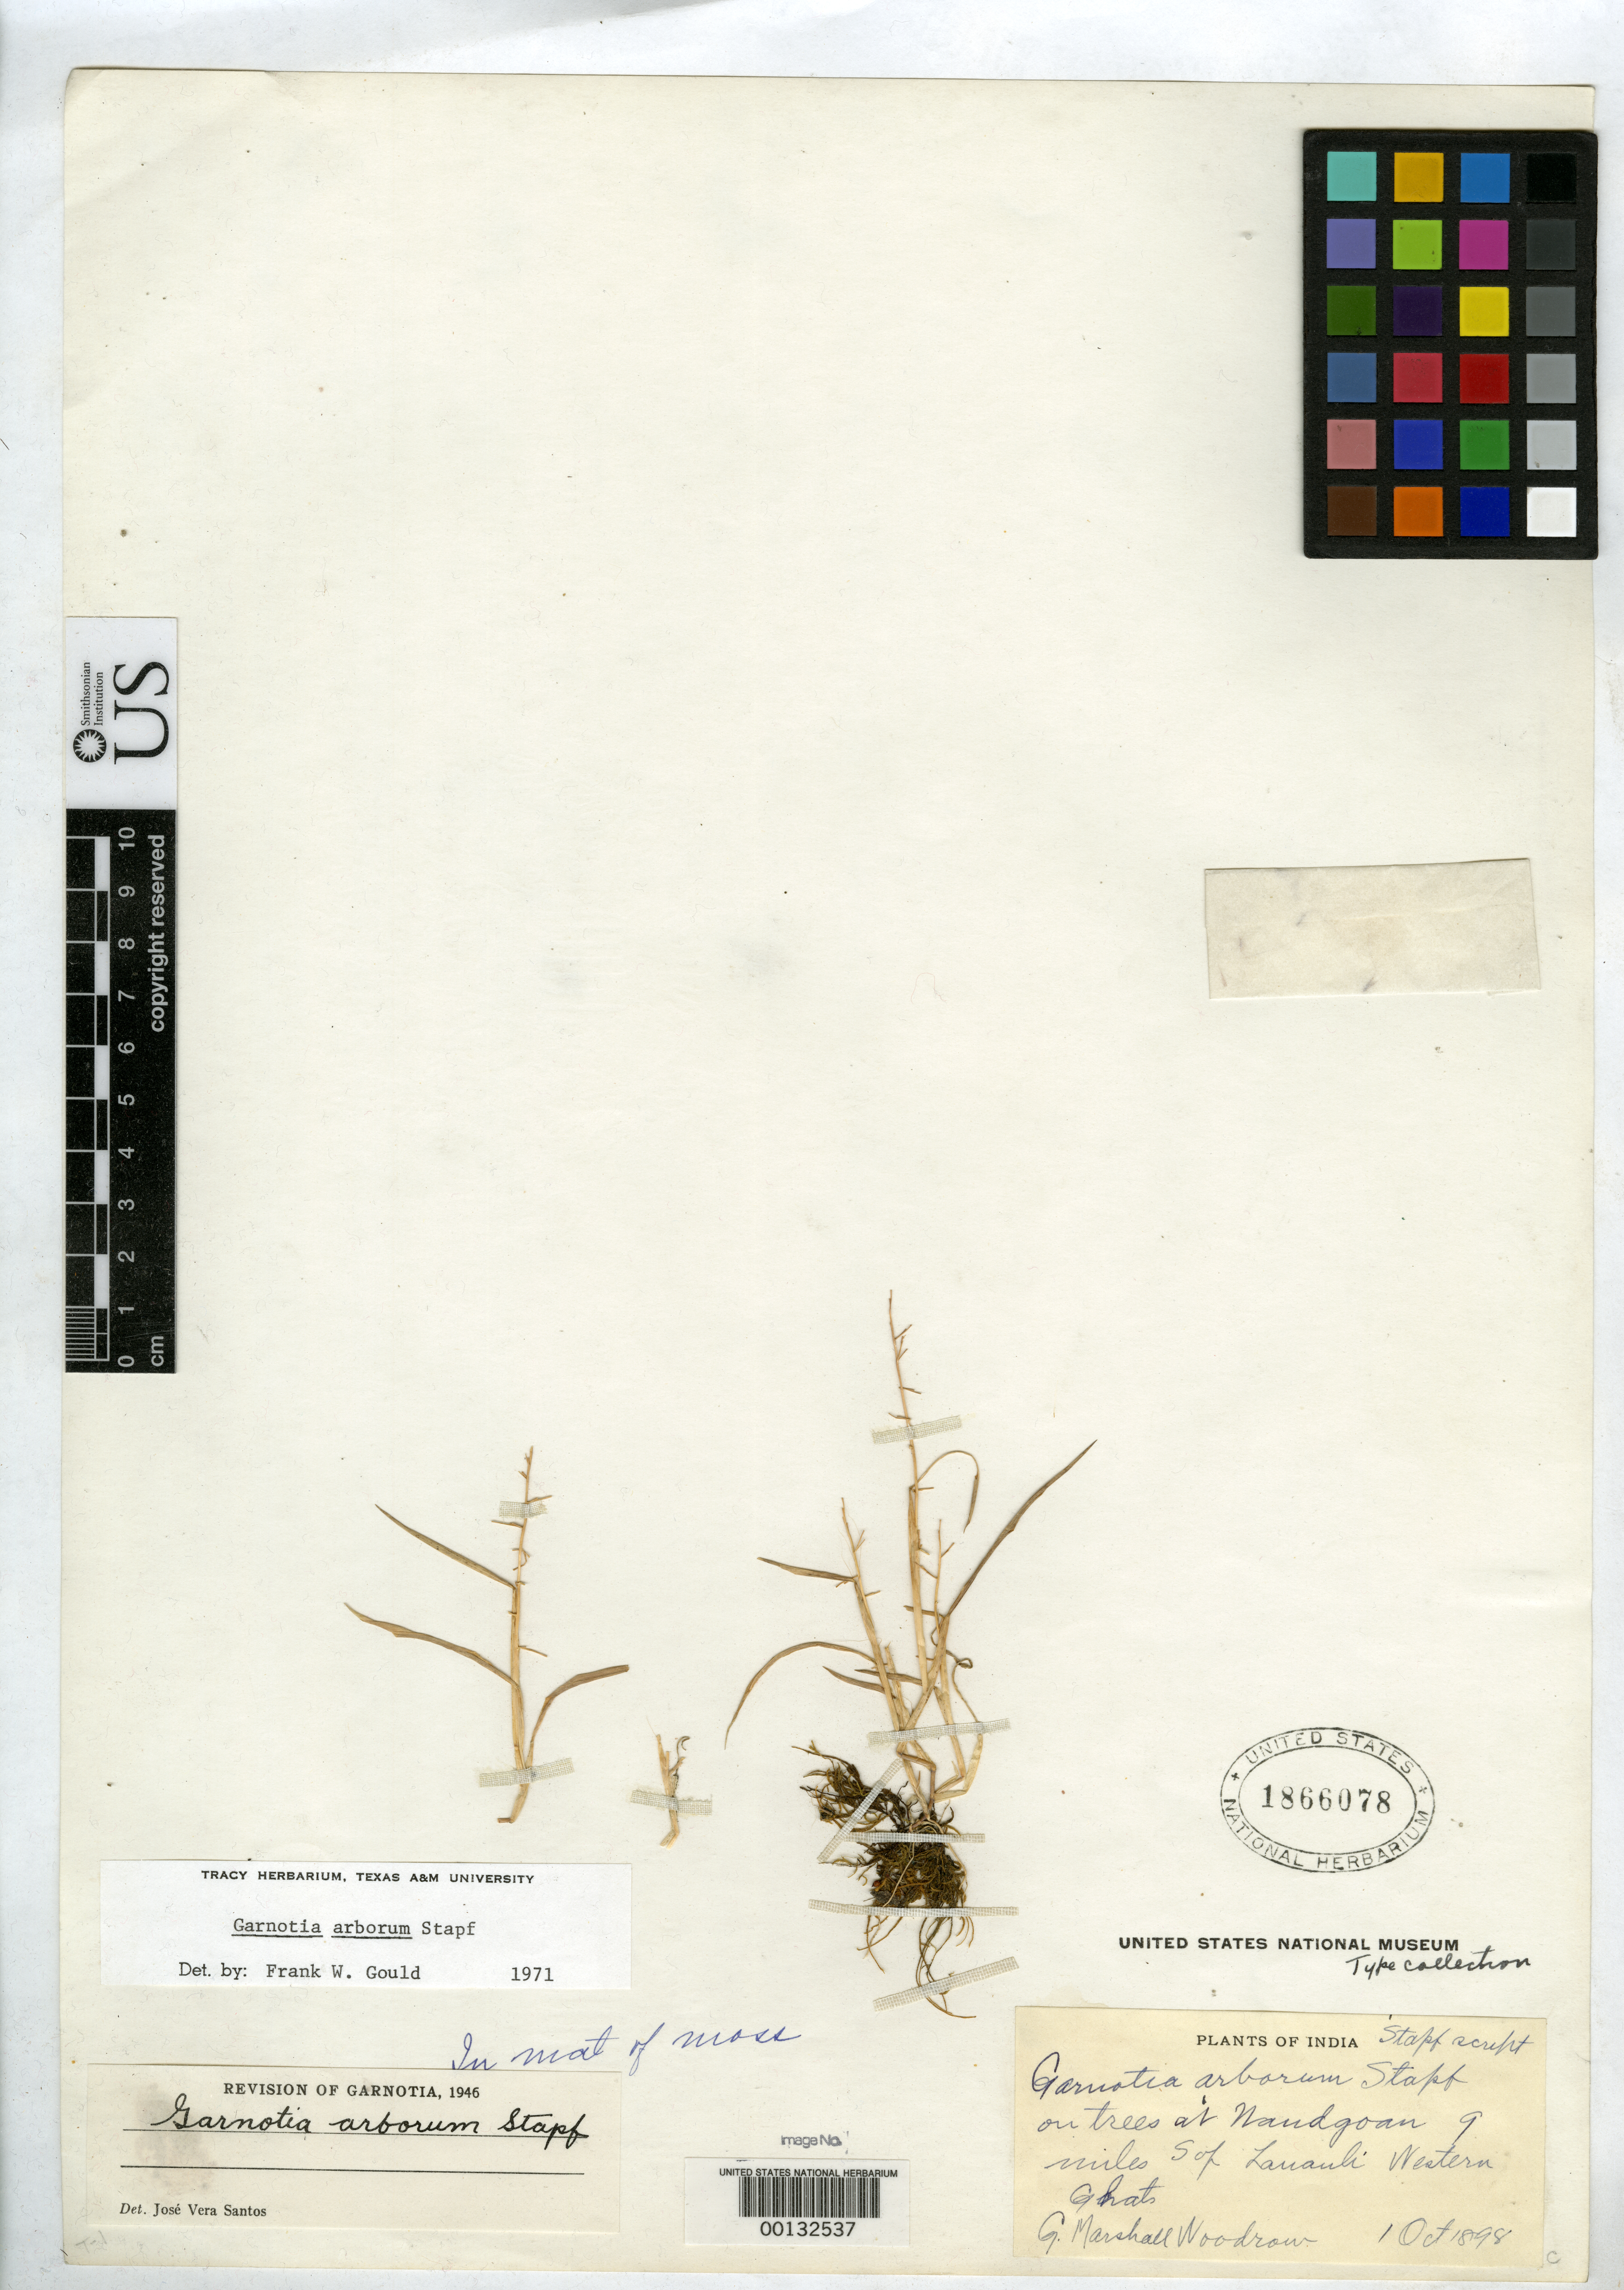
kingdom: Plantae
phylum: Tracheophyta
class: Liliopsida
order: Poales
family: Poaceae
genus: Garnotia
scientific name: Garnotia arborum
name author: Stapf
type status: Type Collection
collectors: G. Woodrow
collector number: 30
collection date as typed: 01 Oct 1898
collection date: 1898-10-01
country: India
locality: Crest of the ghats at Nandgaon, 10 mi S of Lanoli, Deccan.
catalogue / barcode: US 1866078